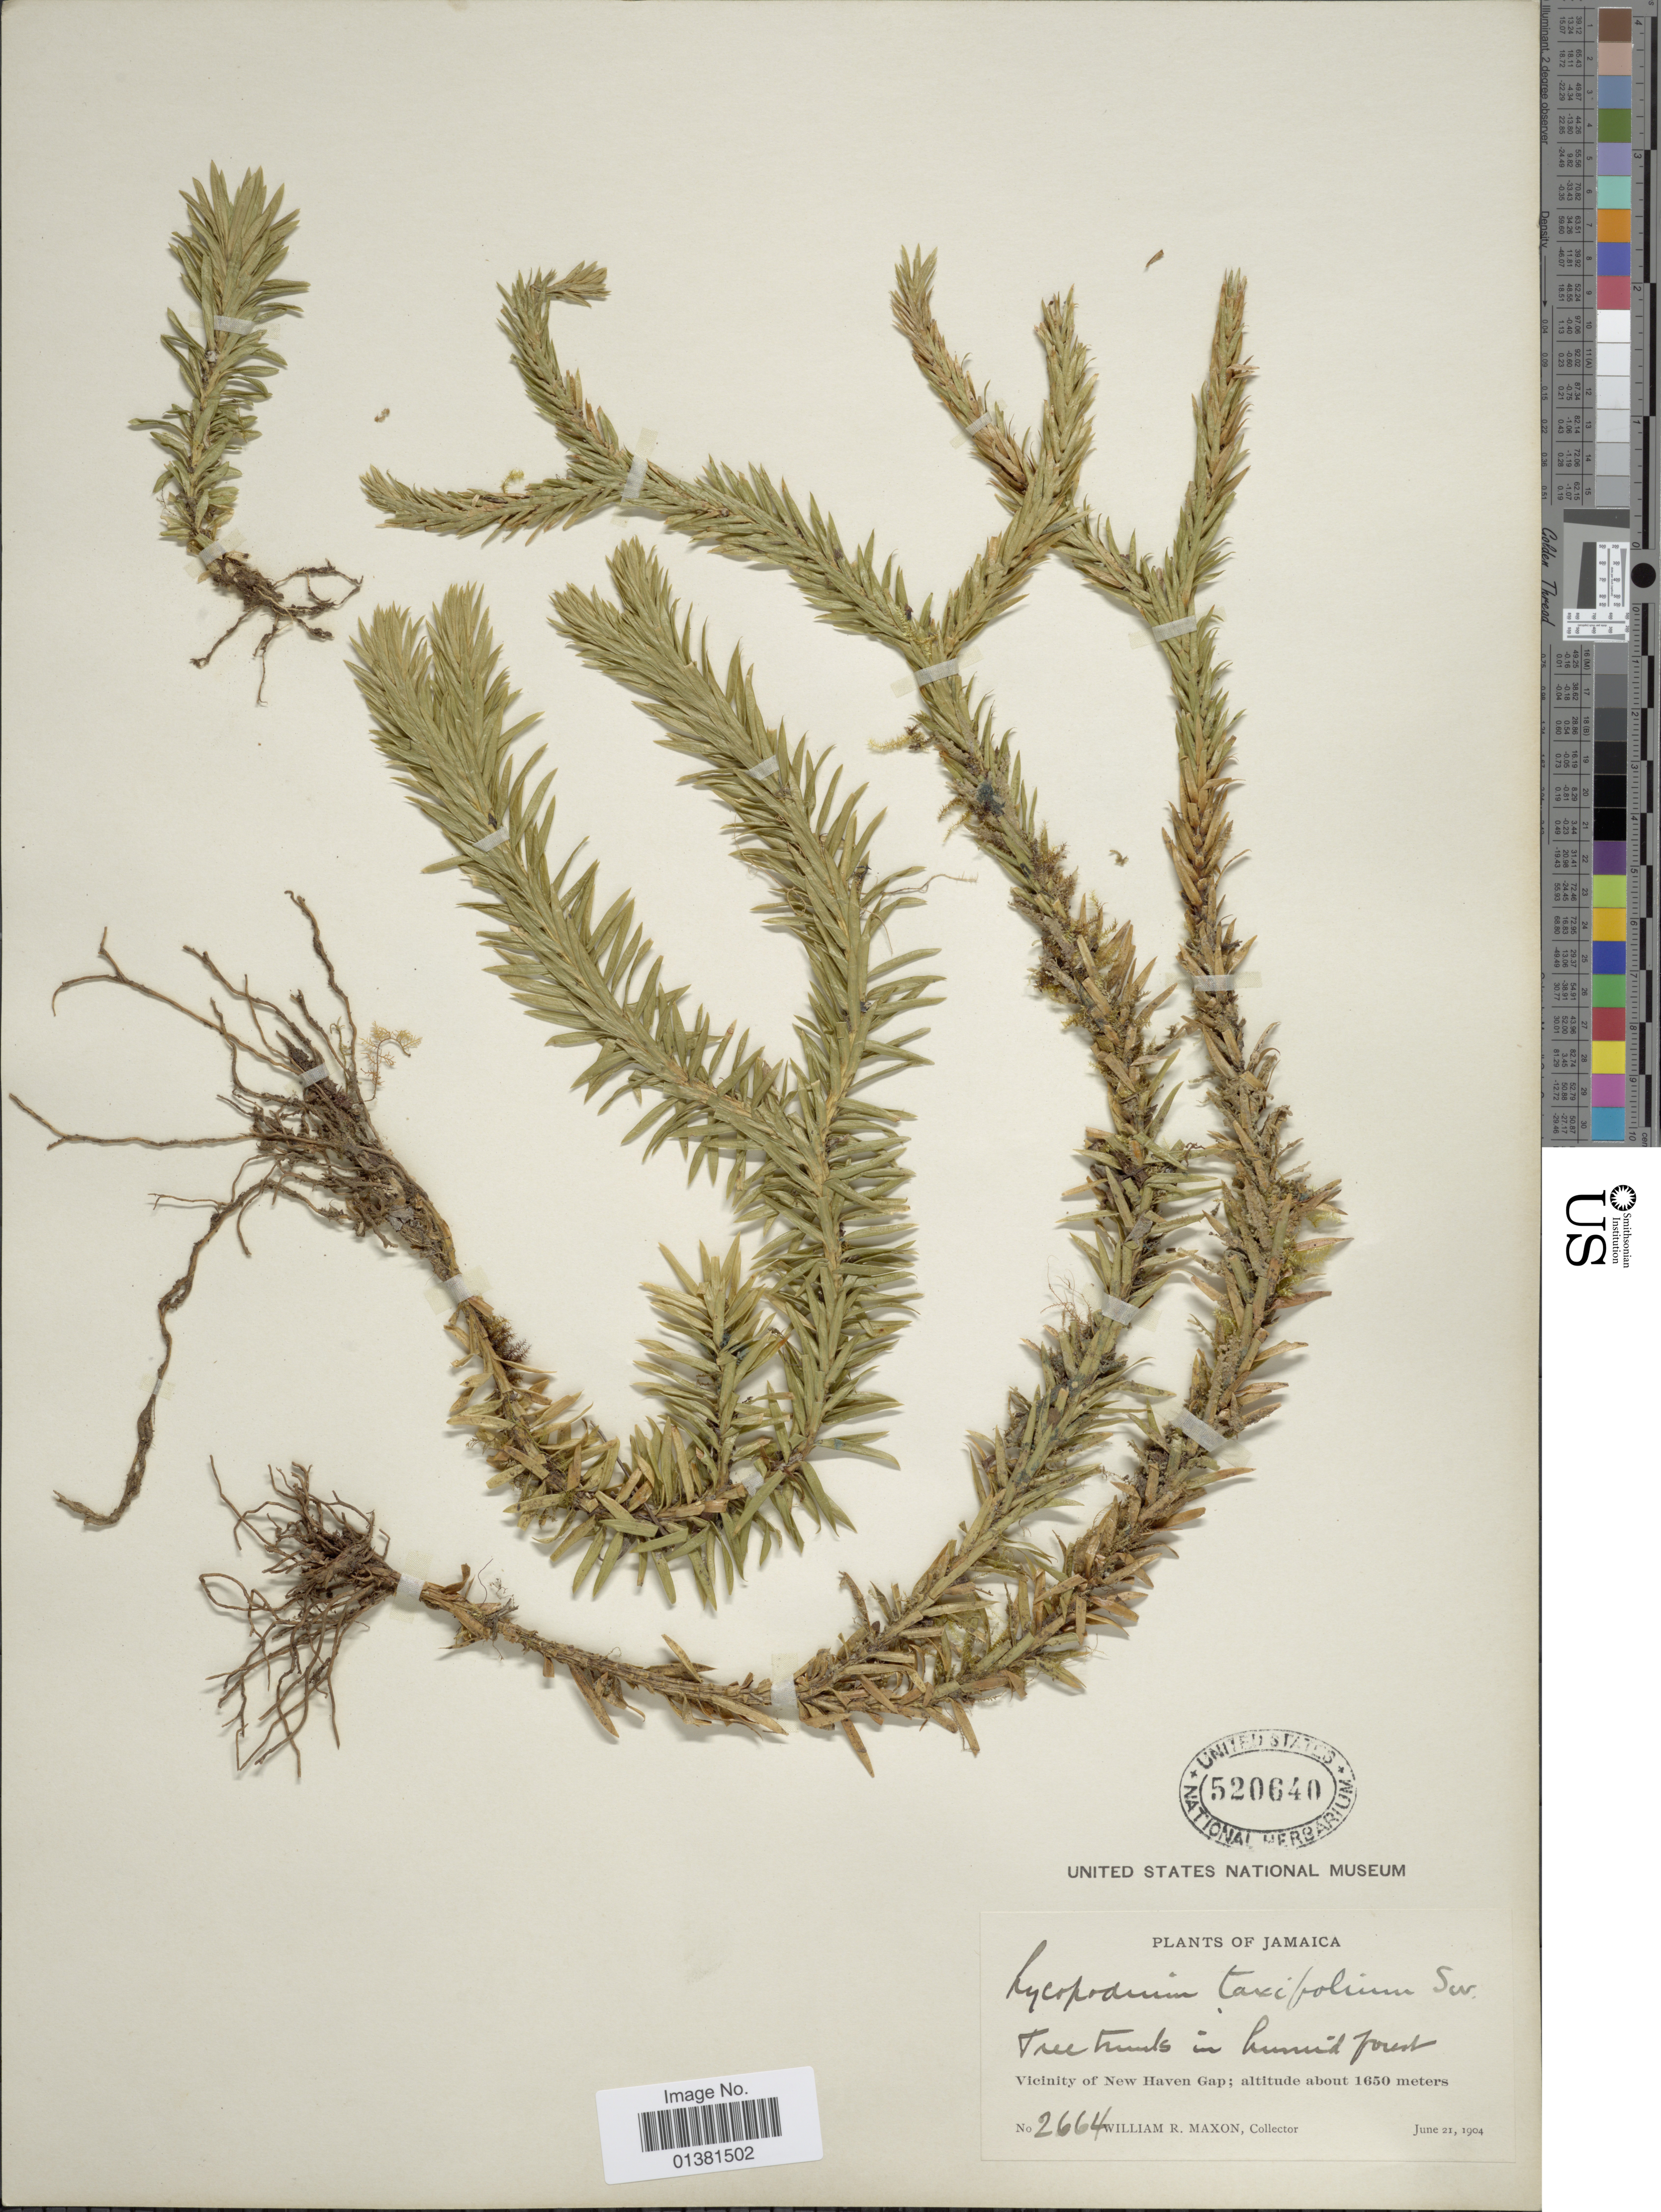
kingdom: Plantae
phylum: Tracheophyta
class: Lycopodiopsida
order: Lycopodiales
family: Lycopodiaceae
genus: Phlegmariurus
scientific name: Phlegmariurus taxifolius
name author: (Sw.) Á. Löve & D. Löve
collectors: W. R. Maxon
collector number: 2664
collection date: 1904-06-21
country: Jamaica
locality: Vicinity of New Haven Gap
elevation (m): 1650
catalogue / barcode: US 520640